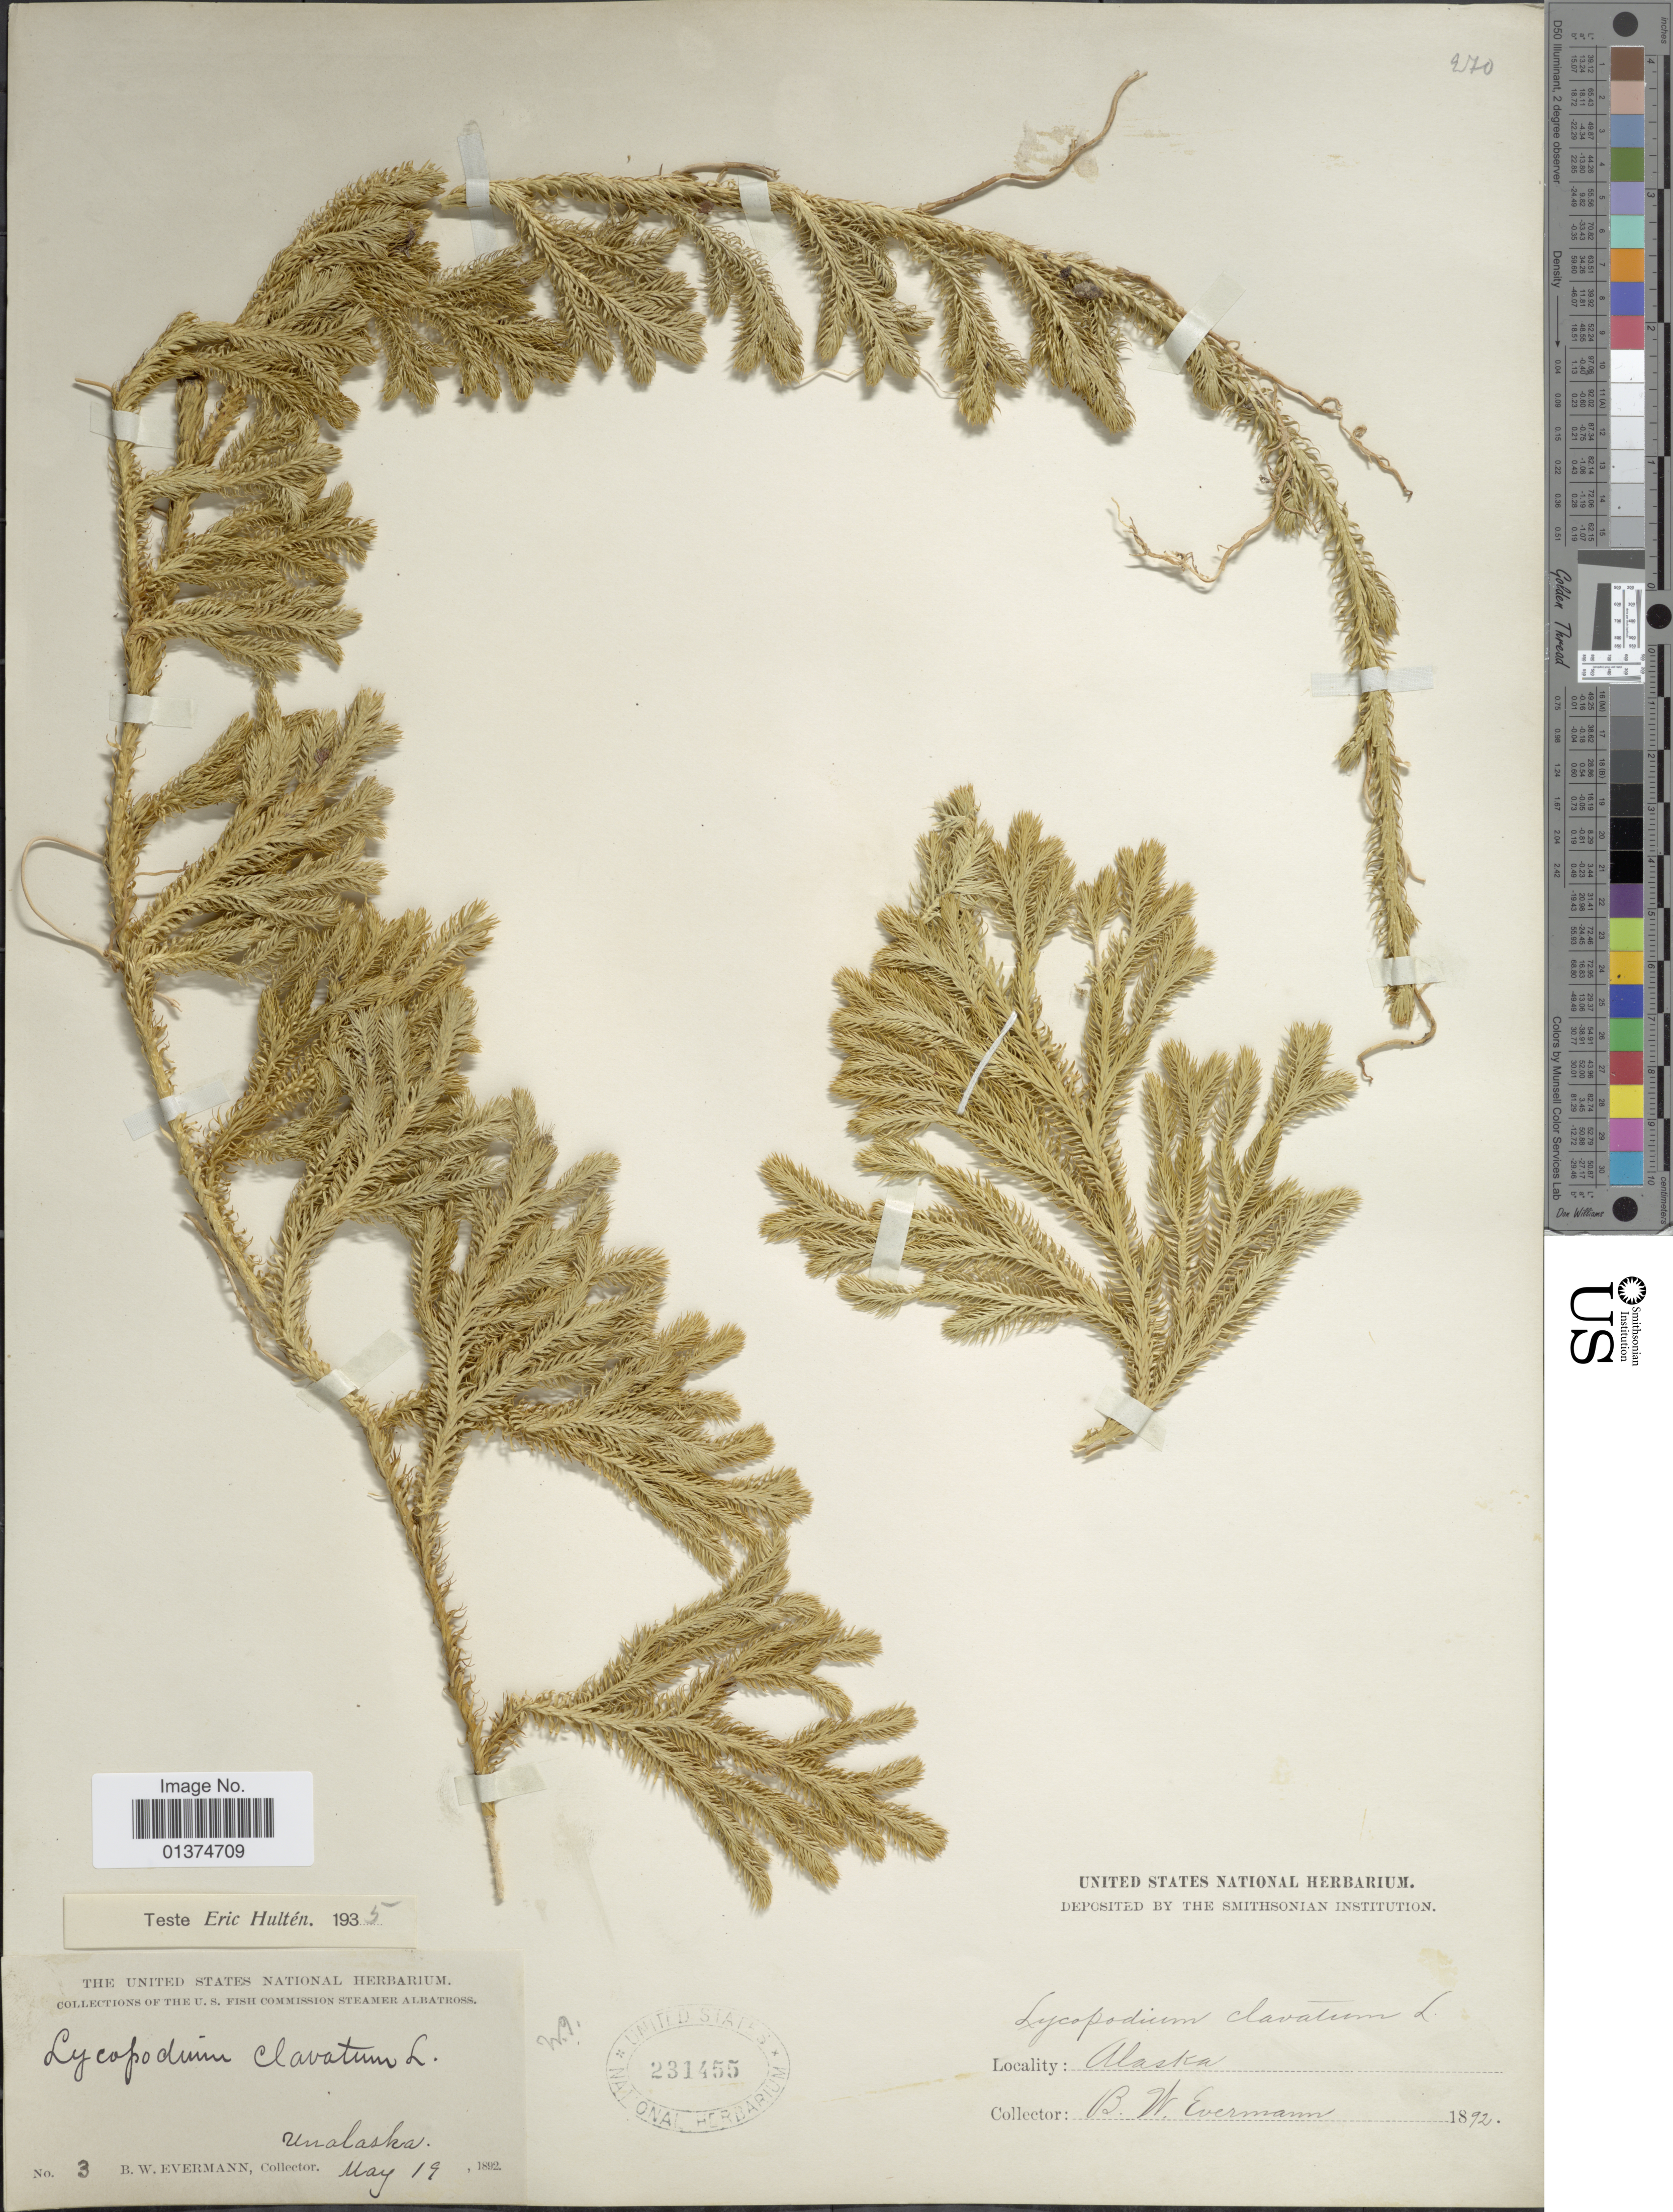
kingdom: Plantae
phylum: Tracheophyta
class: Lycopodiopsida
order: Lycopodiales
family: Lycopodiaceae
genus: Lycopodium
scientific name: Lycopodium clavatum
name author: L.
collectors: B. W. Evermann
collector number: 3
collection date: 1892-05-19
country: United States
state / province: Alaska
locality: Unalsaka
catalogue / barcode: US 231455